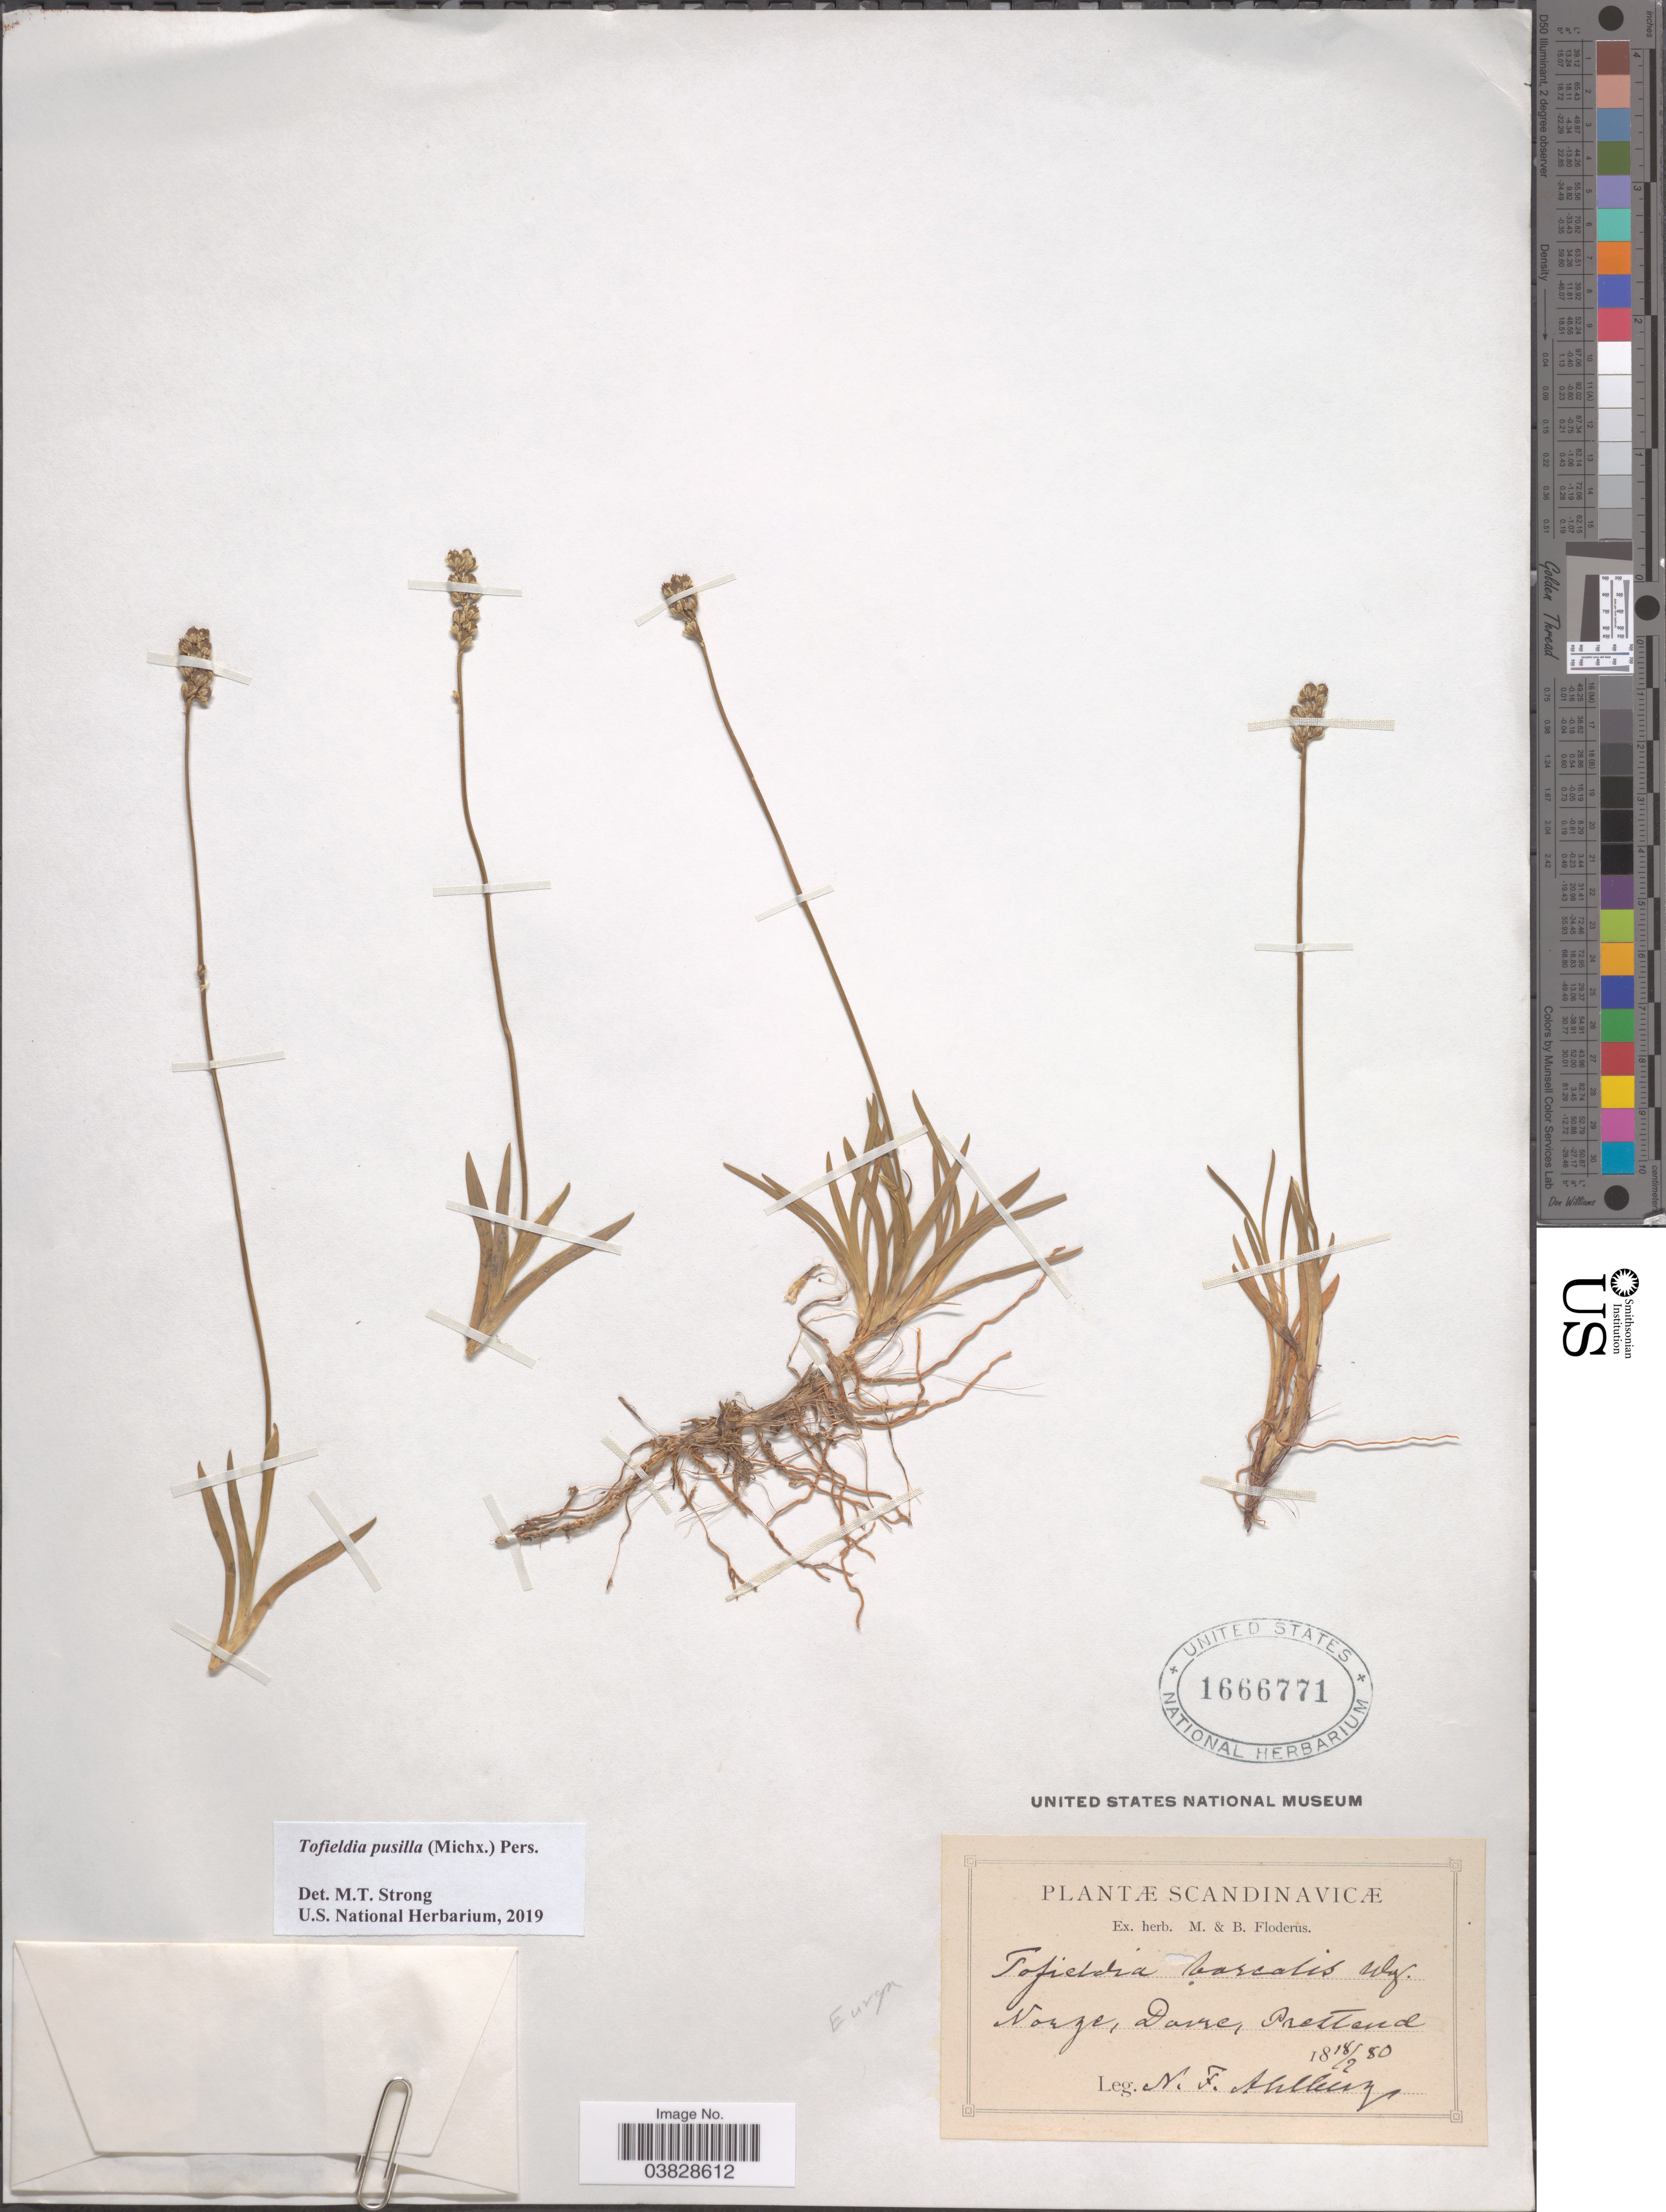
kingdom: Plantae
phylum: Tracheophyta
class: Liliopsida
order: Alismatales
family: Tofieldiaceae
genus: Tofieldia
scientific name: Tofieldia pusilla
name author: (Michx.) Pers.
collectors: N. Ahlberg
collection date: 1880-02-18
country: Norway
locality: Scandinavicæ. Norge, Dovre, Prestland.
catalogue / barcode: US 1666771